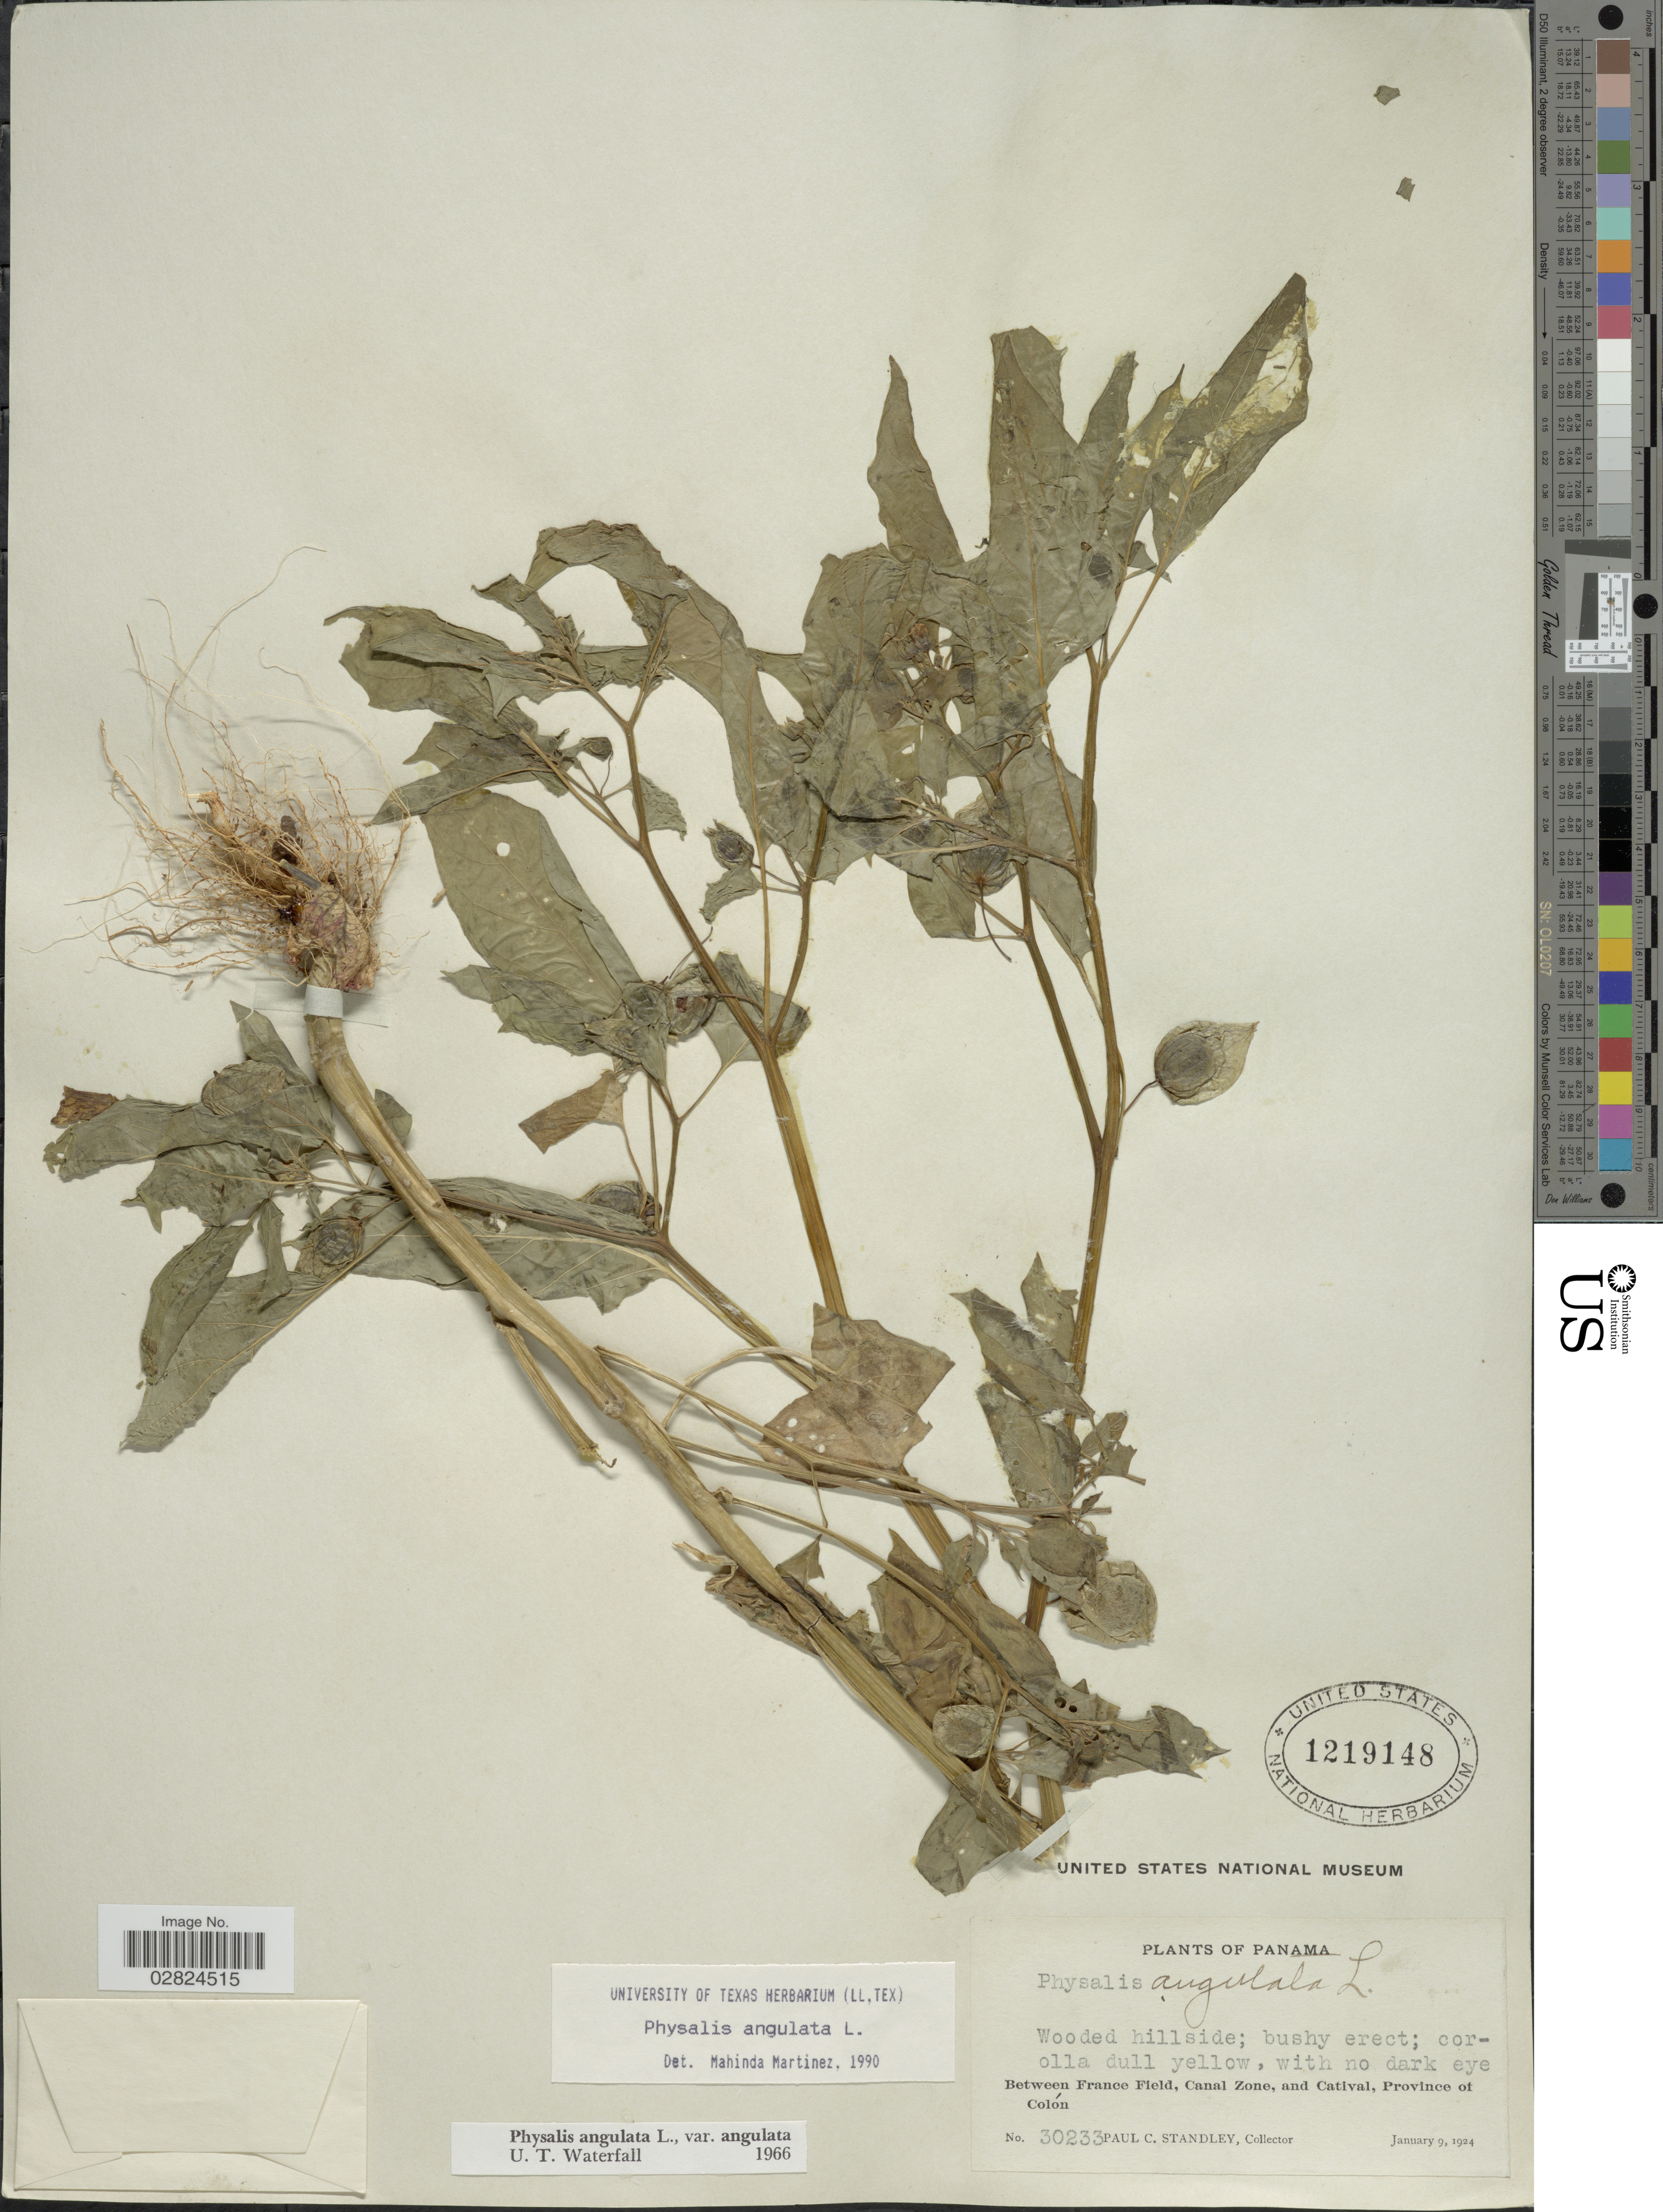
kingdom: Plantae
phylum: Tracheophyta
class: Magnoliopsida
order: Solanales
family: Solanaceae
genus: Physalis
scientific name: Physalis angulata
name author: L.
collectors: P. C. Standley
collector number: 30233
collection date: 1924-01-09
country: Panama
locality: Between France Field, Canal Zone, and Catival, Province of Colón.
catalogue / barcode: US 1219148